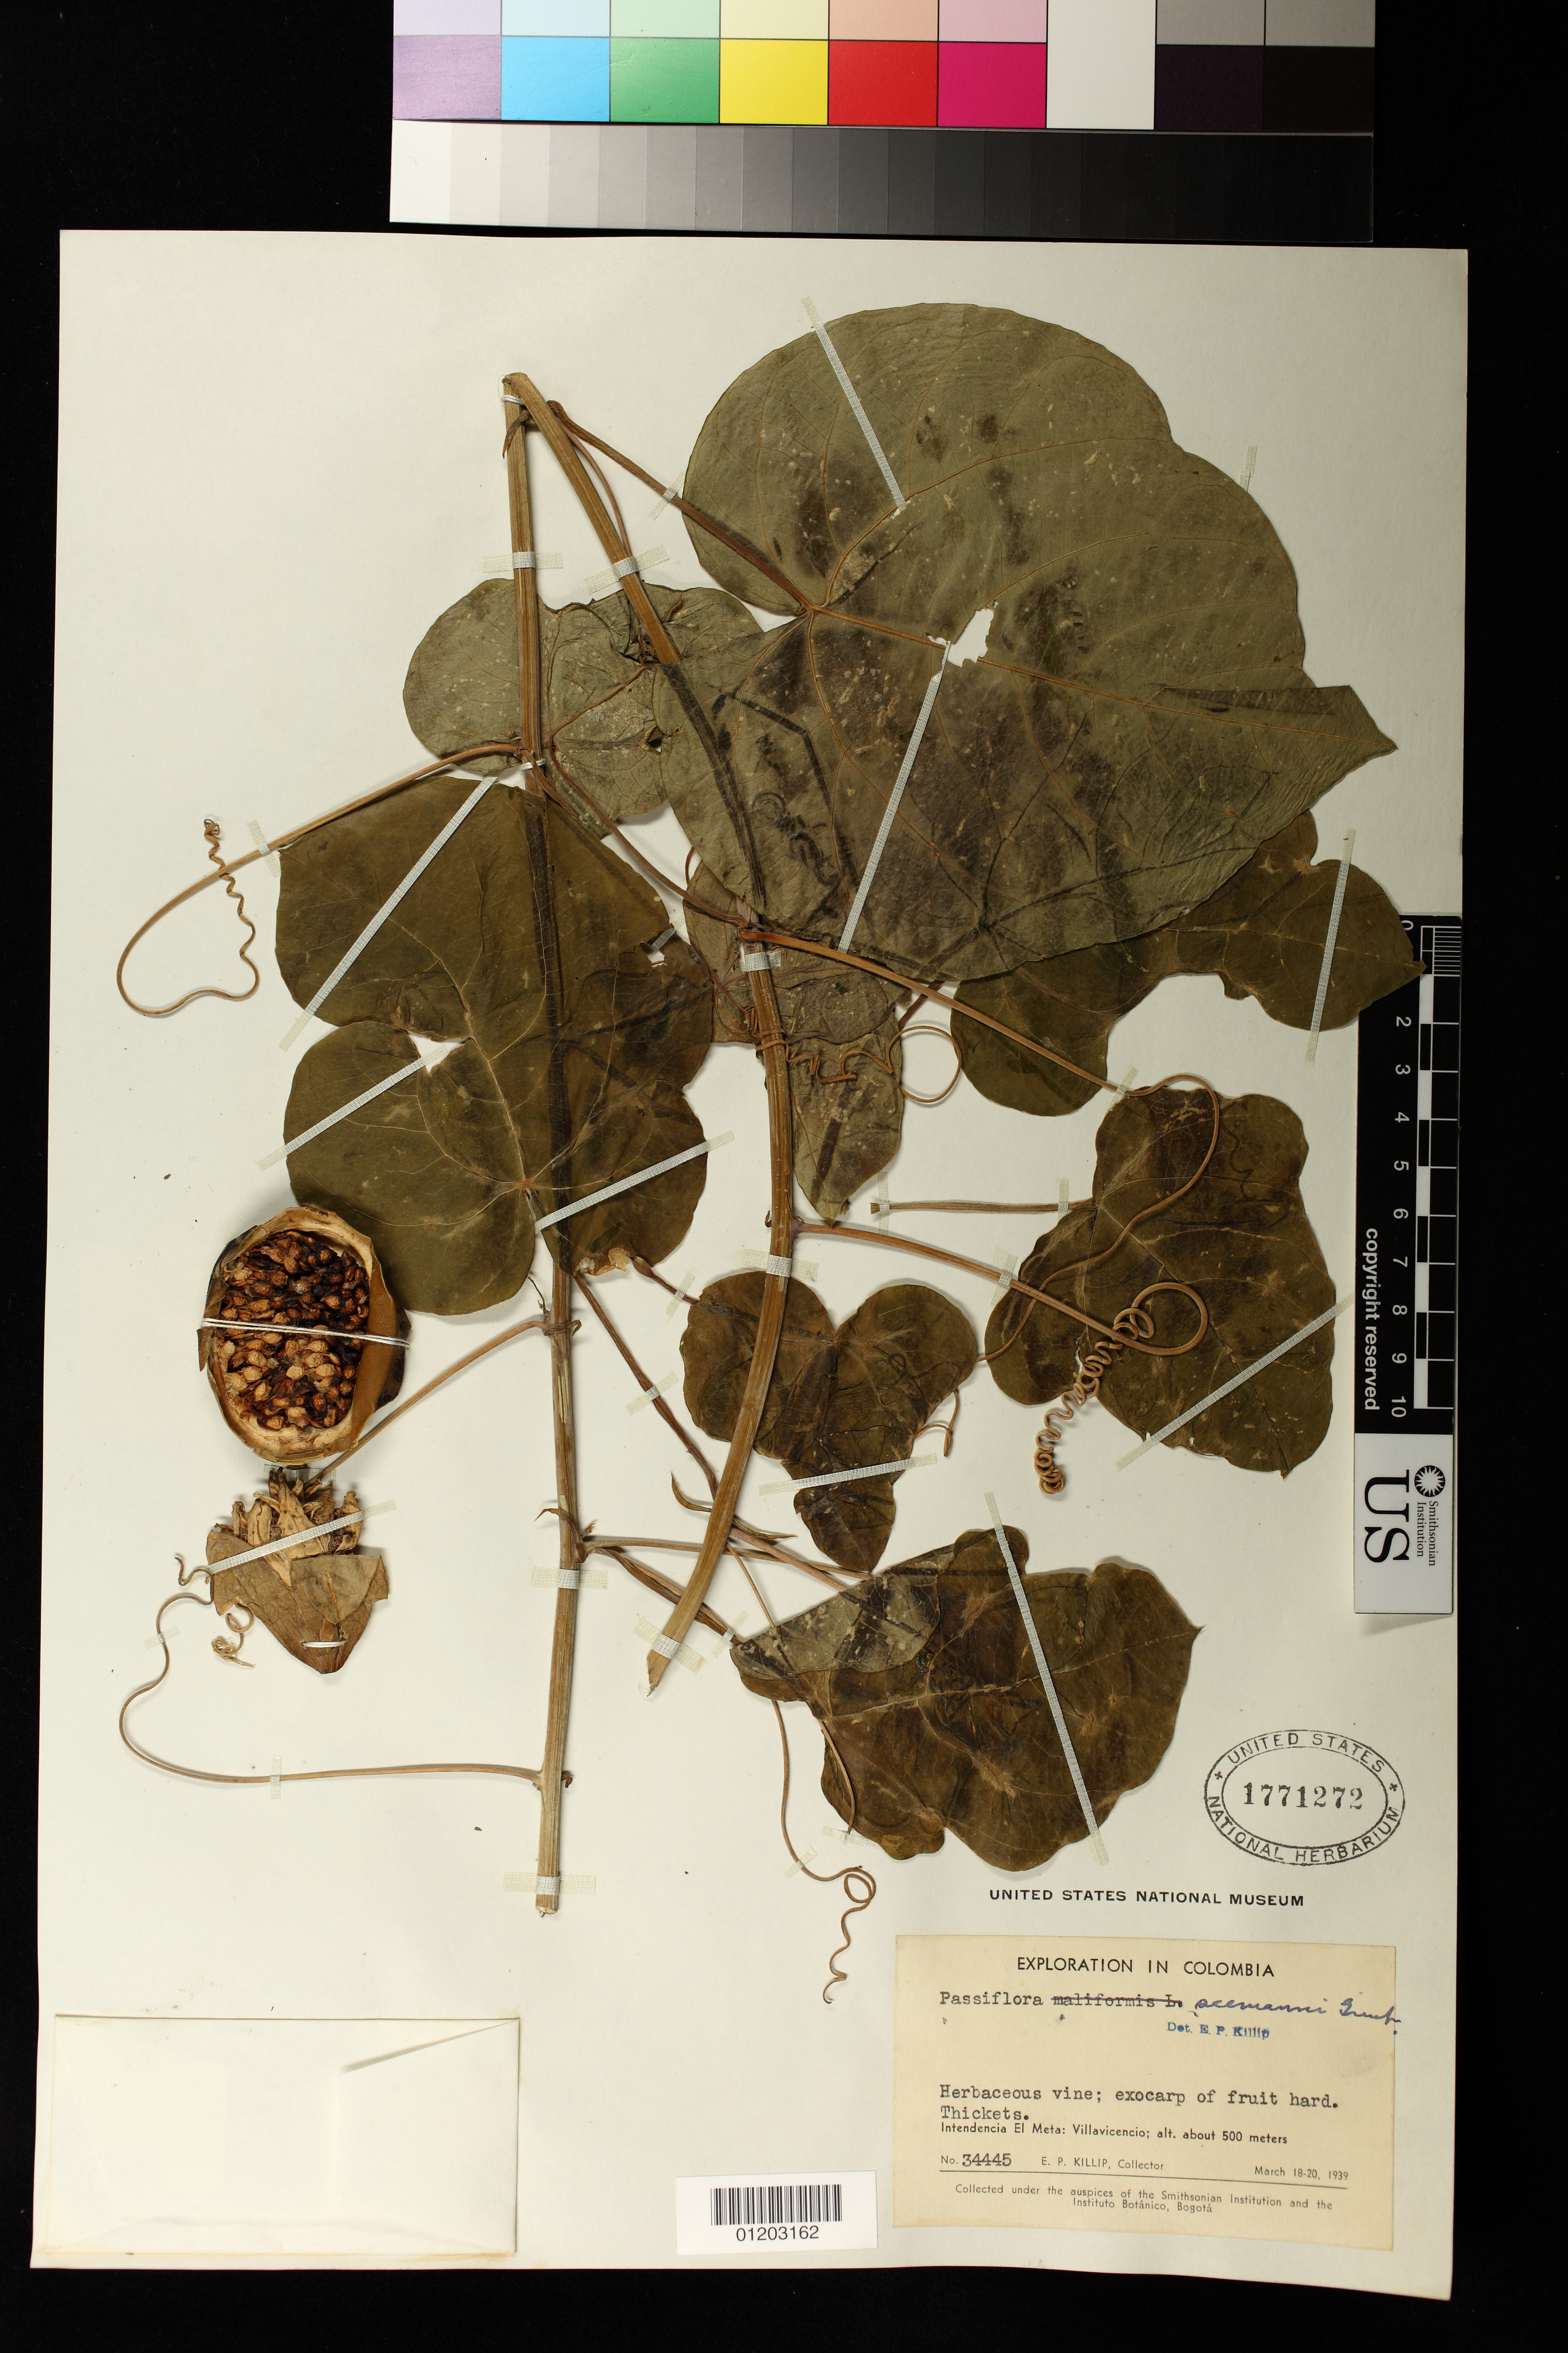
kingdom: Plantae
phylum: Tracheophyta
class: Magnoliopsida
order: Malpighiales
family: Passifloraceae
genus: Passiflora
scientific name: Passiflora seemannii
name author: Griseb.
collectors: E. P. Killip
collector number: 34445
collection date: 1939-03-18/1939-03-20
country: Colombia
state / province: Meta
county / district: Villavicencio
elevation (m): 500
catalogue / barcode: US 1771272